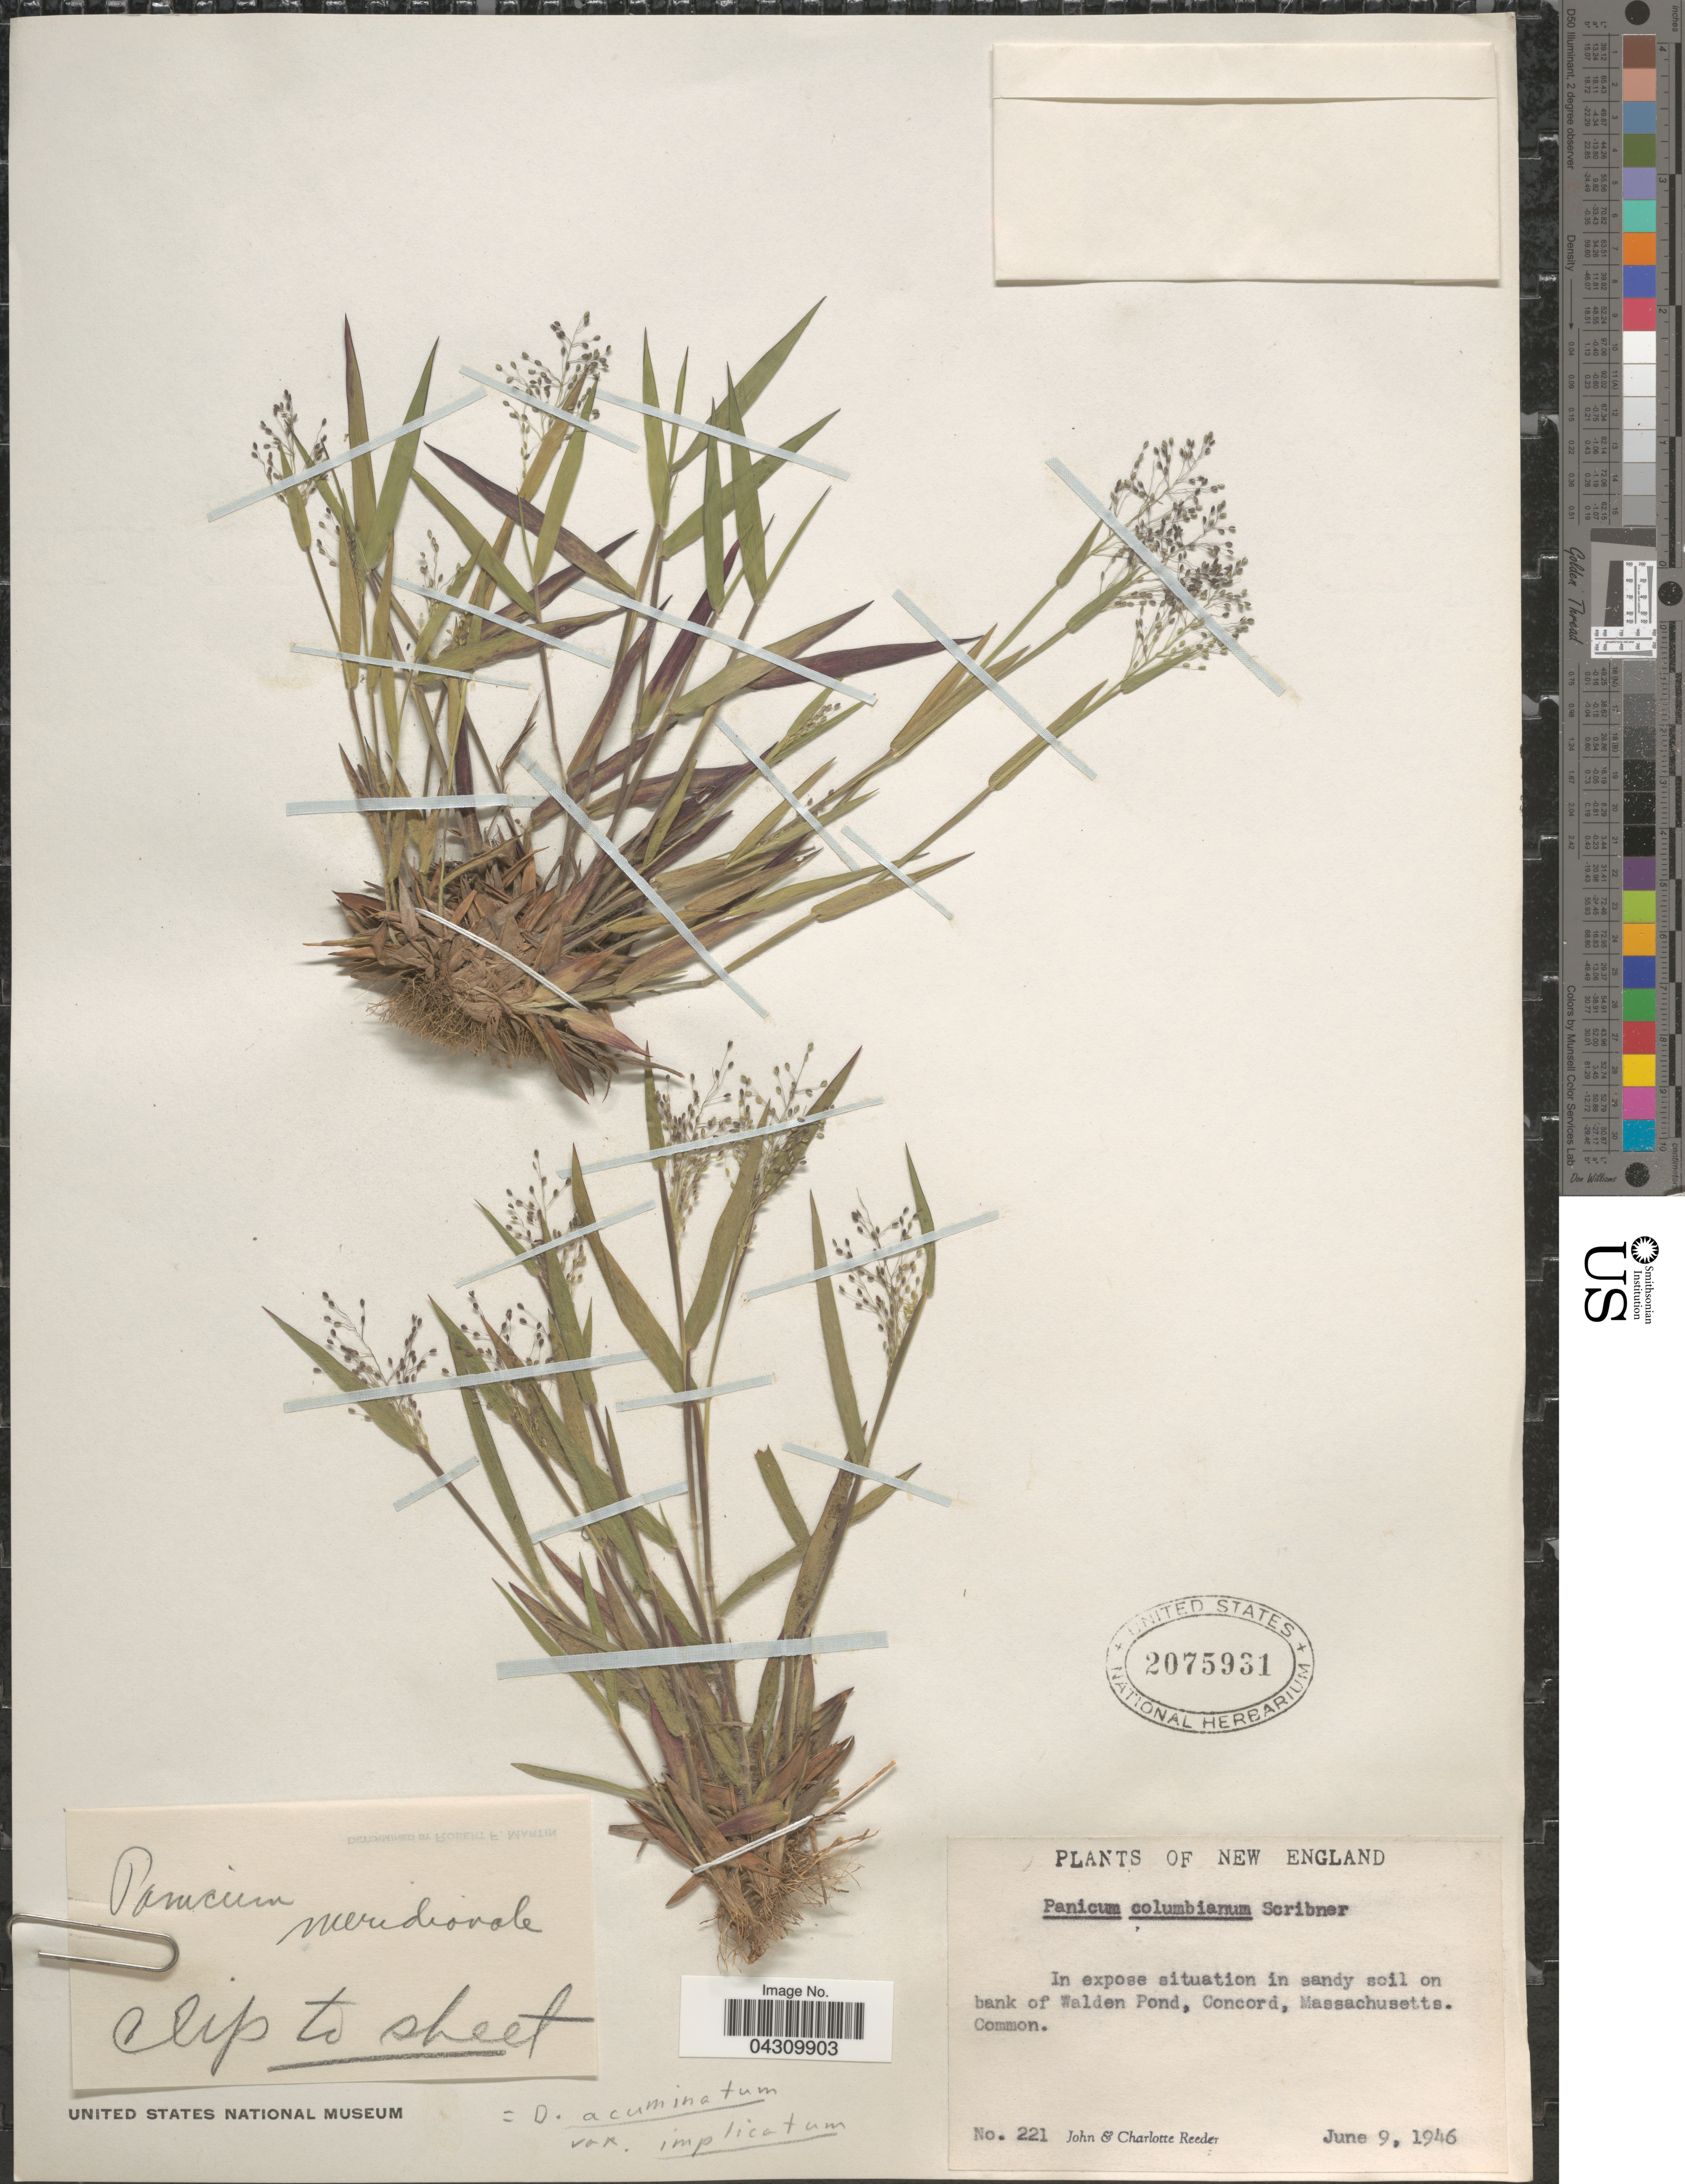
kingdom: Plantae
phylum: Tracheophyta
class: Liliopsida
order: Poales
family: Poaceae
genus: Dichanthelium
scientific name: Dichanthelium acuminatum var. acuminatum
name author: (Sw.) Gould & C.A. Clark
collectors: C. G. Reeder & J. Reeder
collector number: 221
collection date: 1946-06-09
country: United States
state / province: Massachusetts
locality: New England. In expose situation in sandy soil on bank of Walden Pond, Concord.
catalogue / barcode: US 2075931